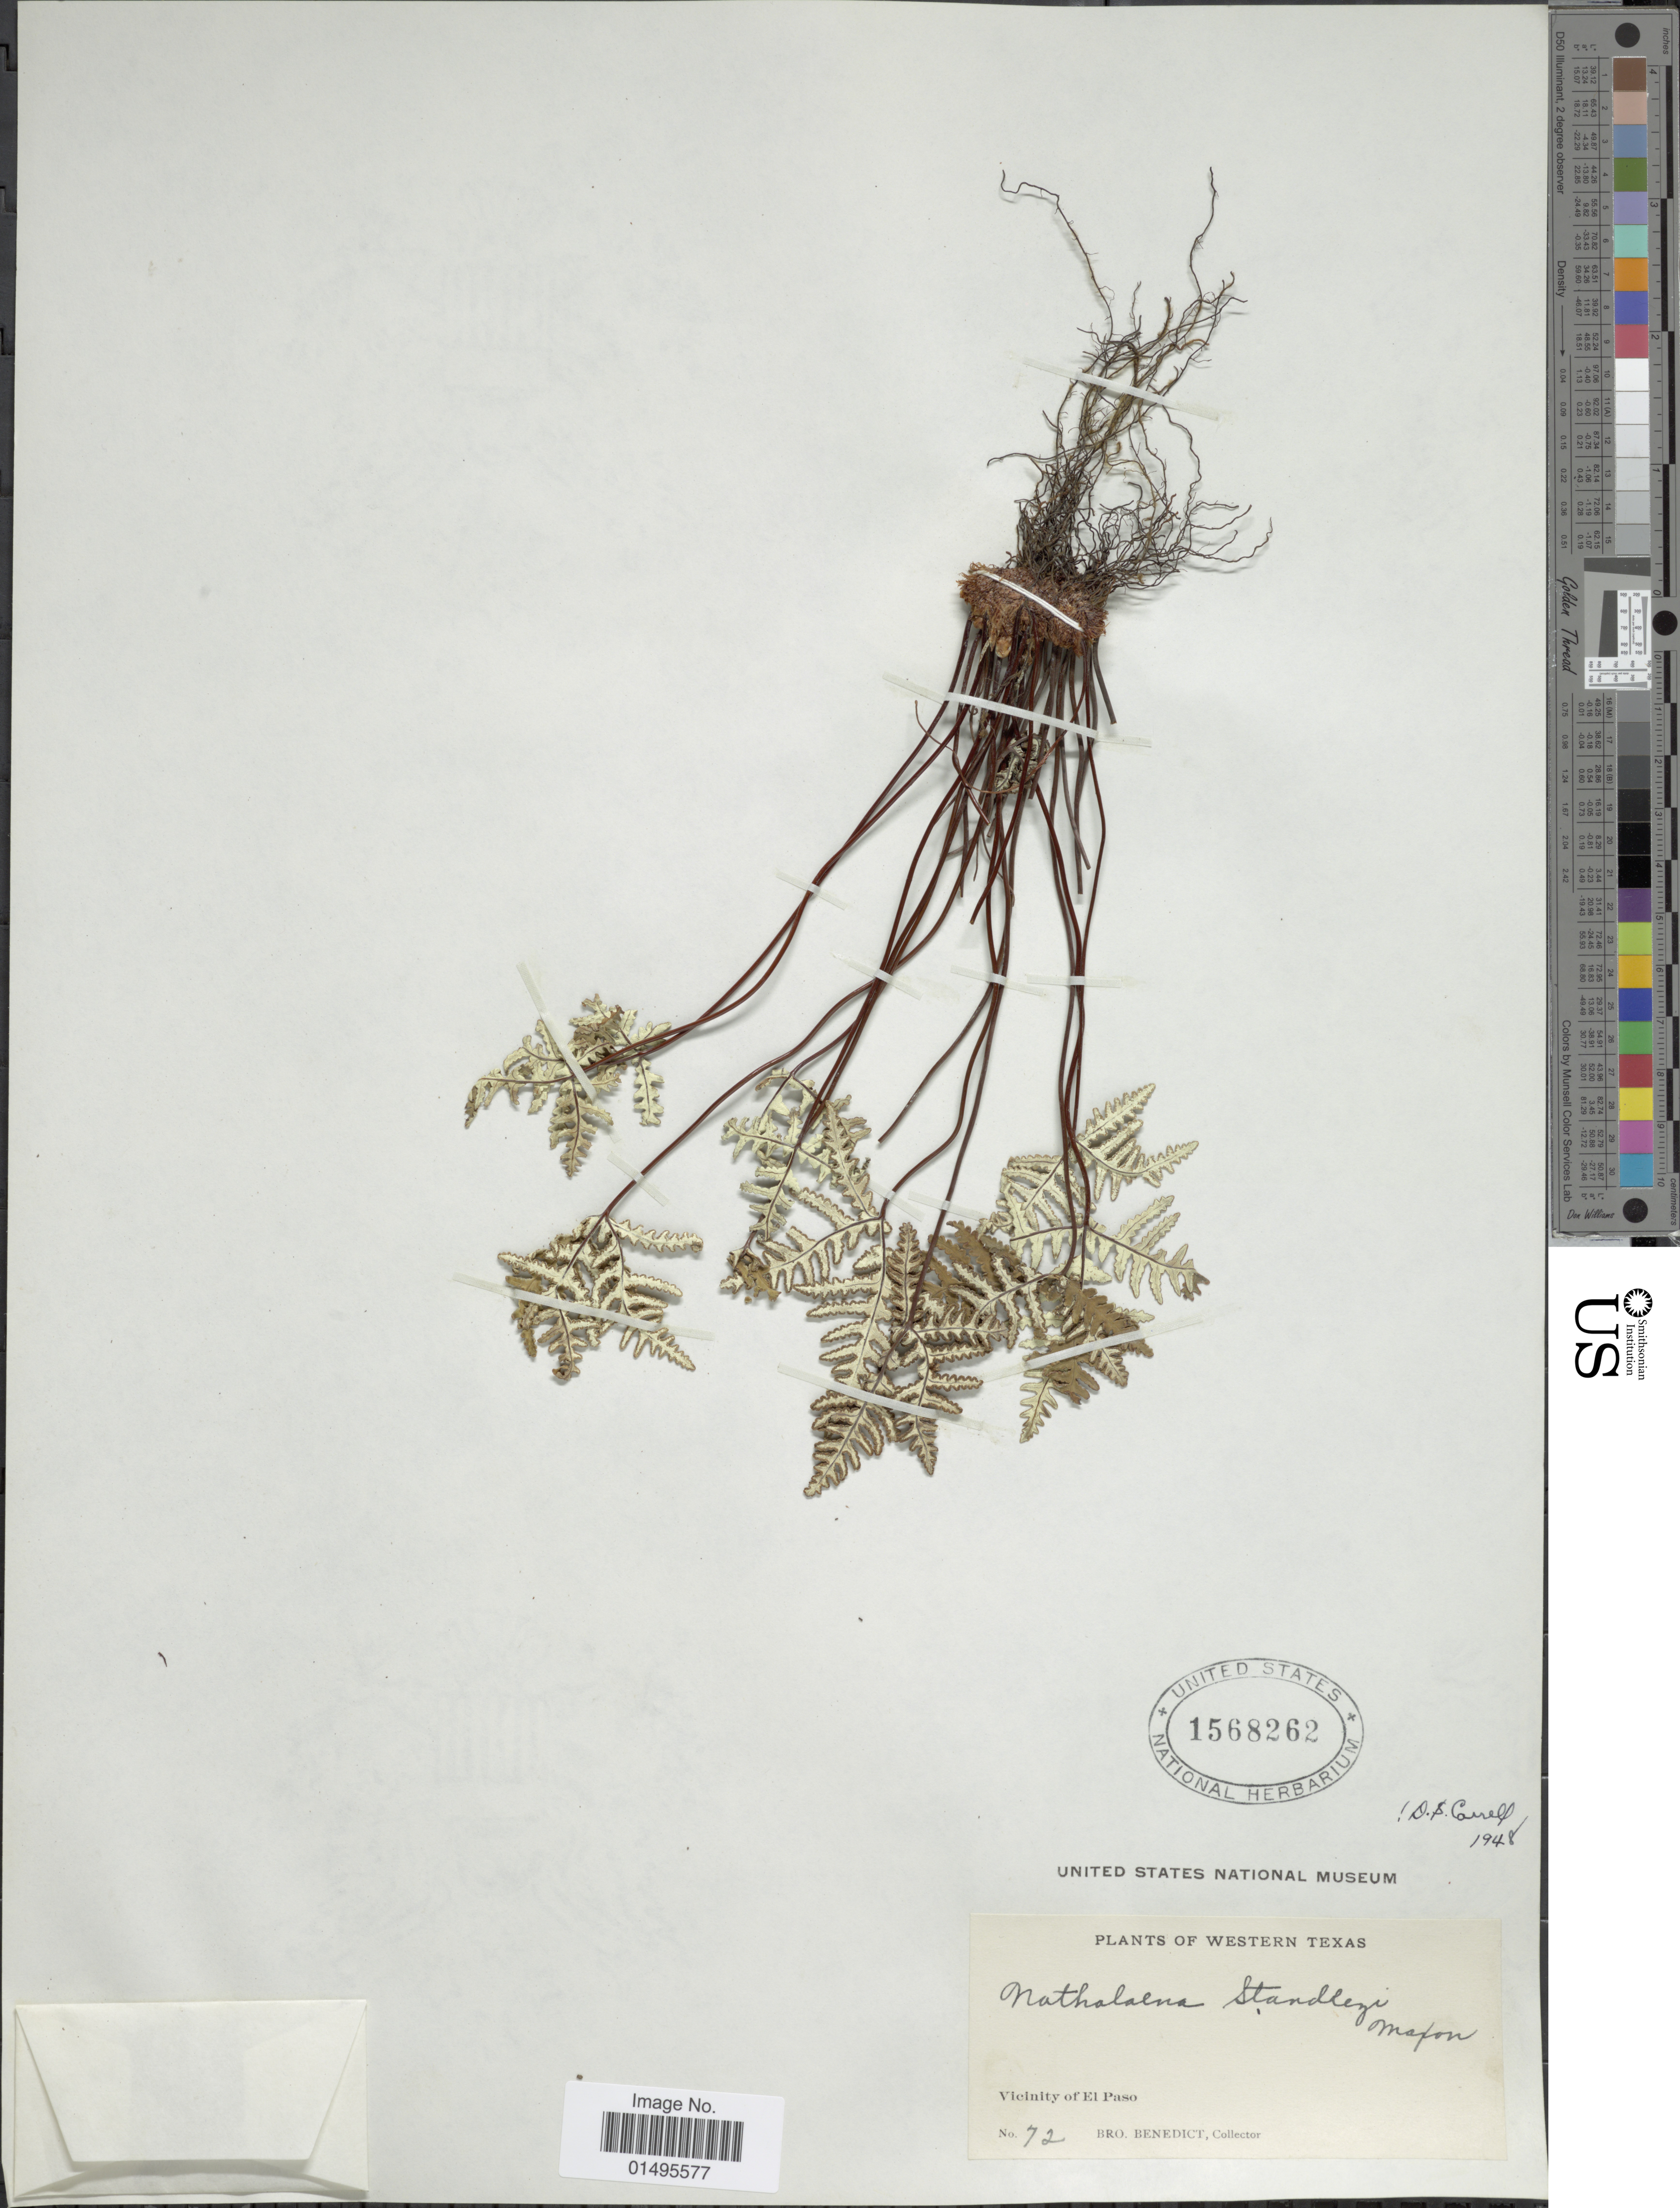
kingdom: Plantae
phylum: Tracheophyta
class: Polypodiopsida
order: Polypodiales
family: Pteridaceae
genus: Notholaena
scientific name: Notholaena standleyi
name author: Maxon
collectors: Bro. Benedict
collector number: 72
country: United States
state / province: Texas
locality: Western Texas, Vicinity of El Paso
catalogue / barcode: US 1568262